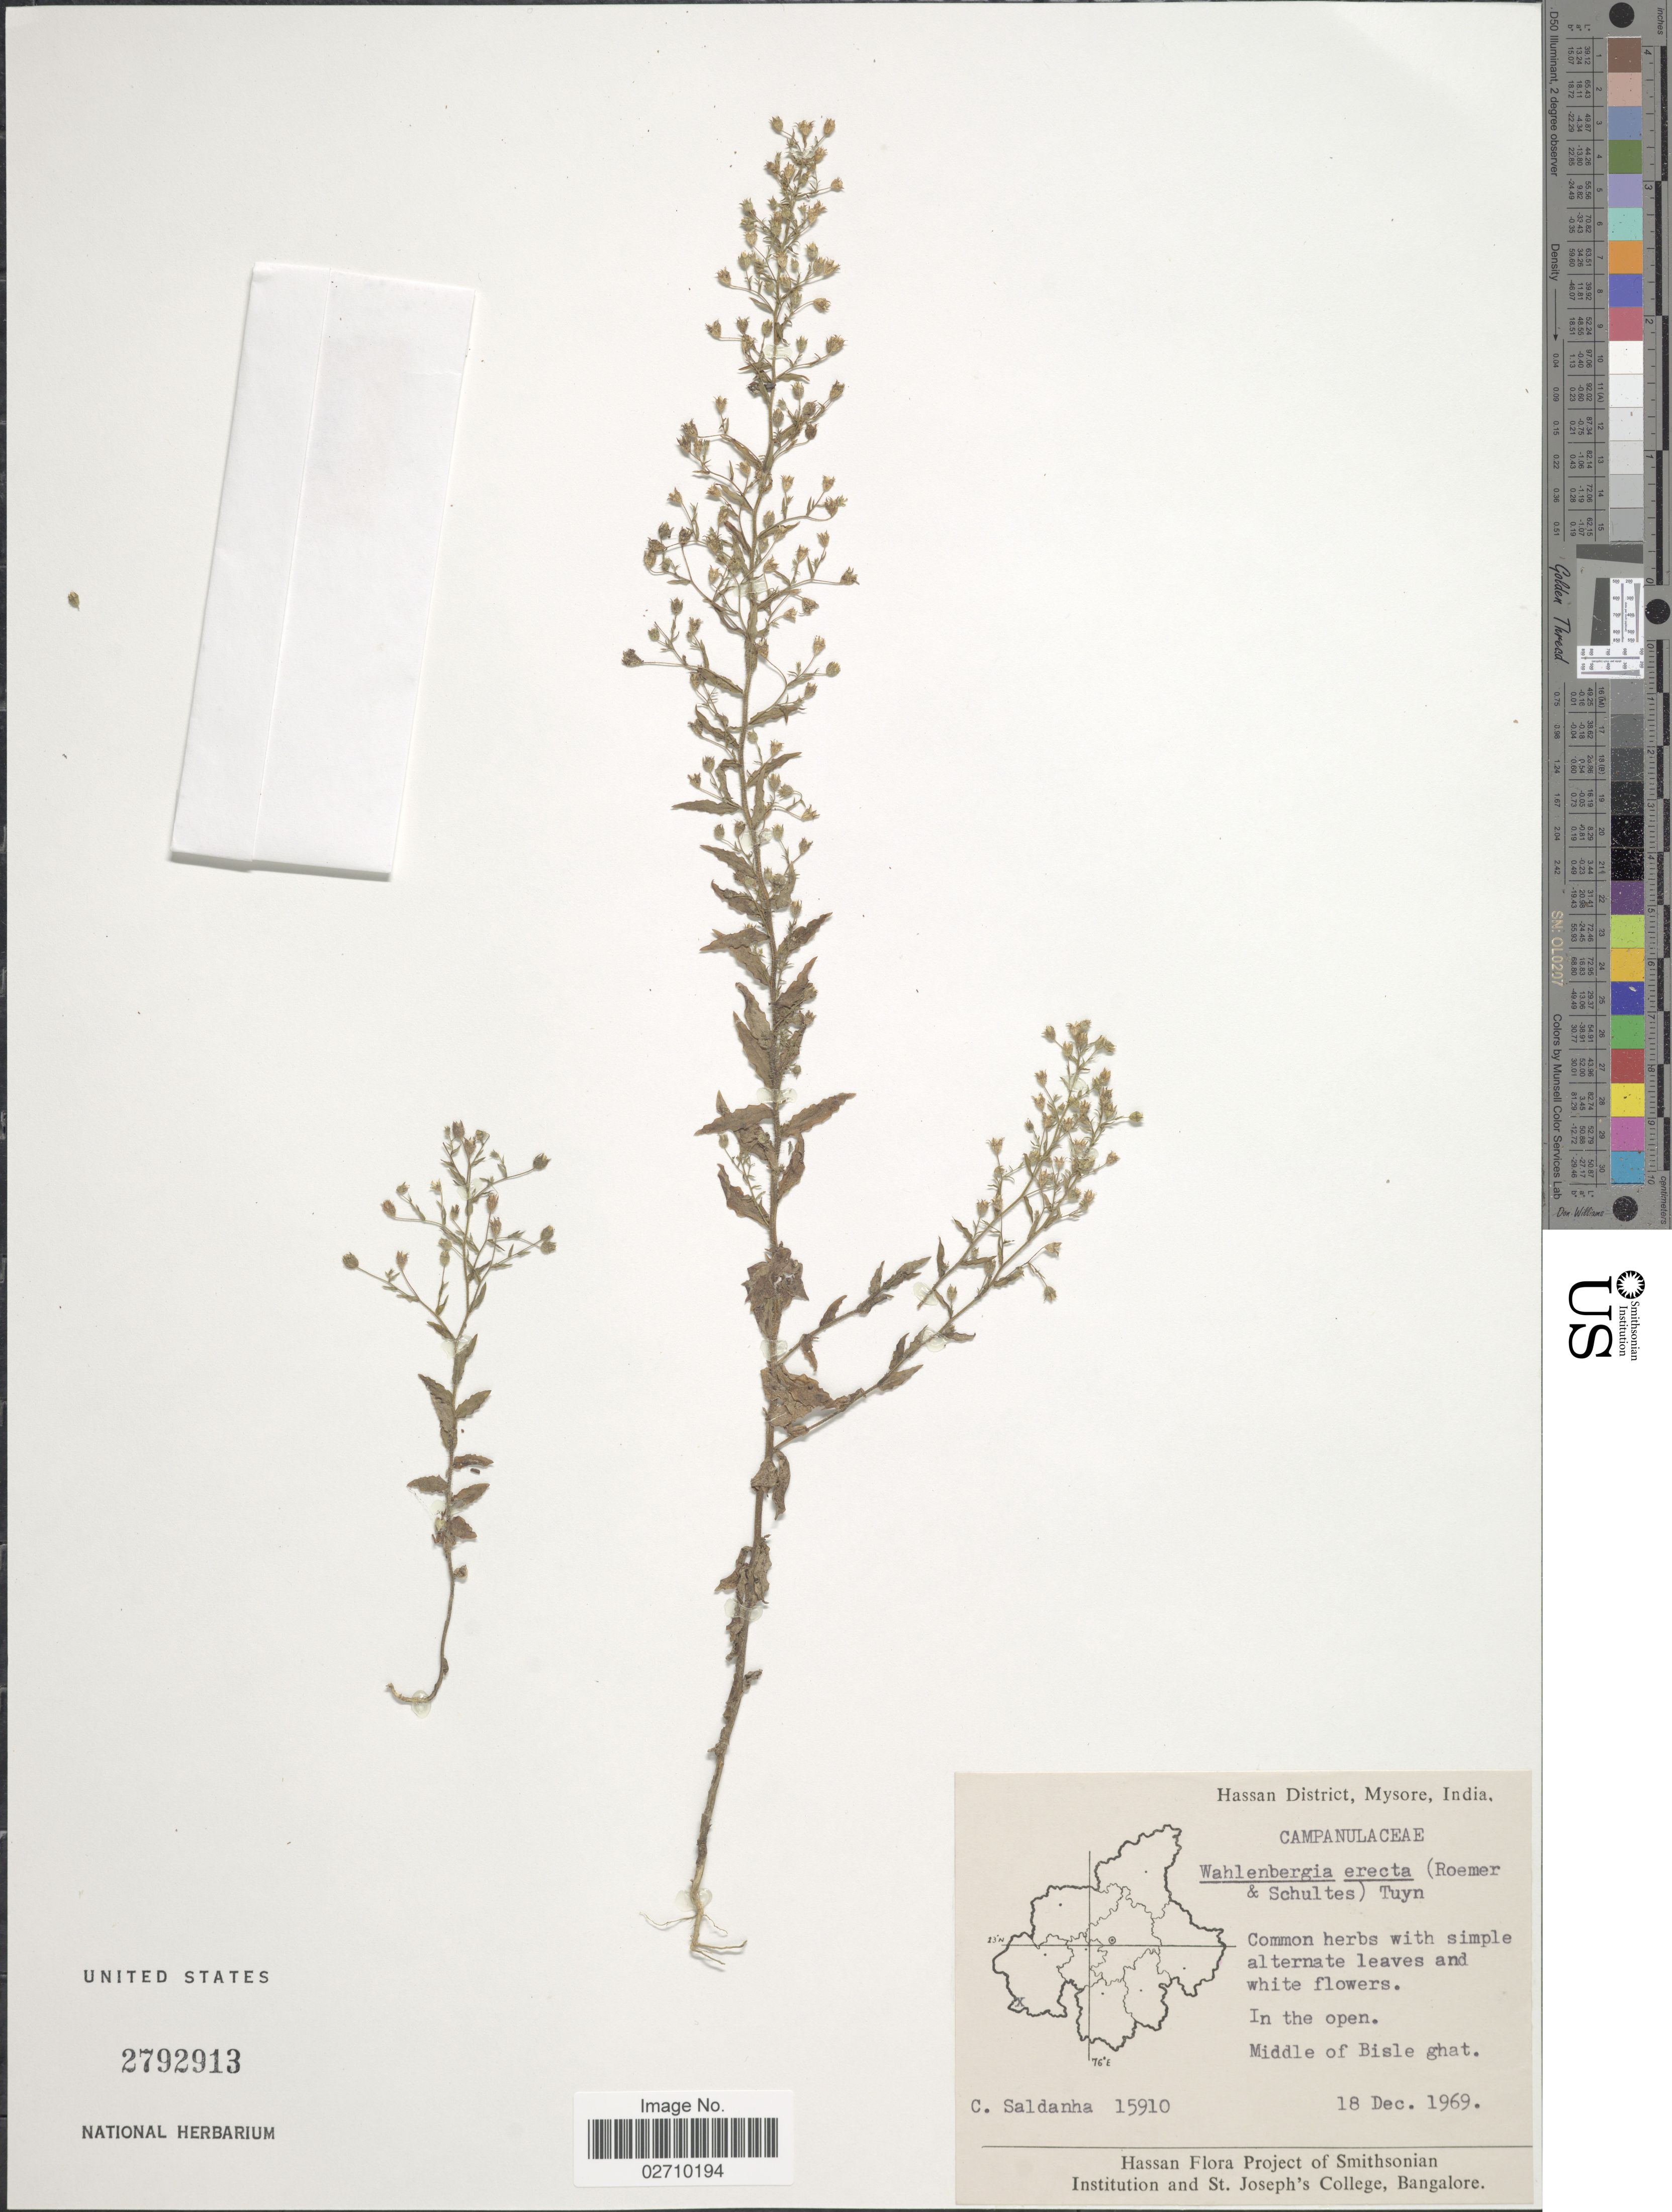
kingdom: Plantae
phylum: Tracheophyta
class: Magnoliopsida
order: Asterales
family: Campanulaceae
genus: Wahlenbergia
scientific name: Wahlenbergia erecta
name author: (Roth ex Schult.) Tuyn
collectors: C. Saldanha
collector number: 15910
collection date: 1969-12-18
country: India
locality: Hassan District, Mysore. In the open on. Middle of Bisle ghat.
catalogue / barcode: US 2792913